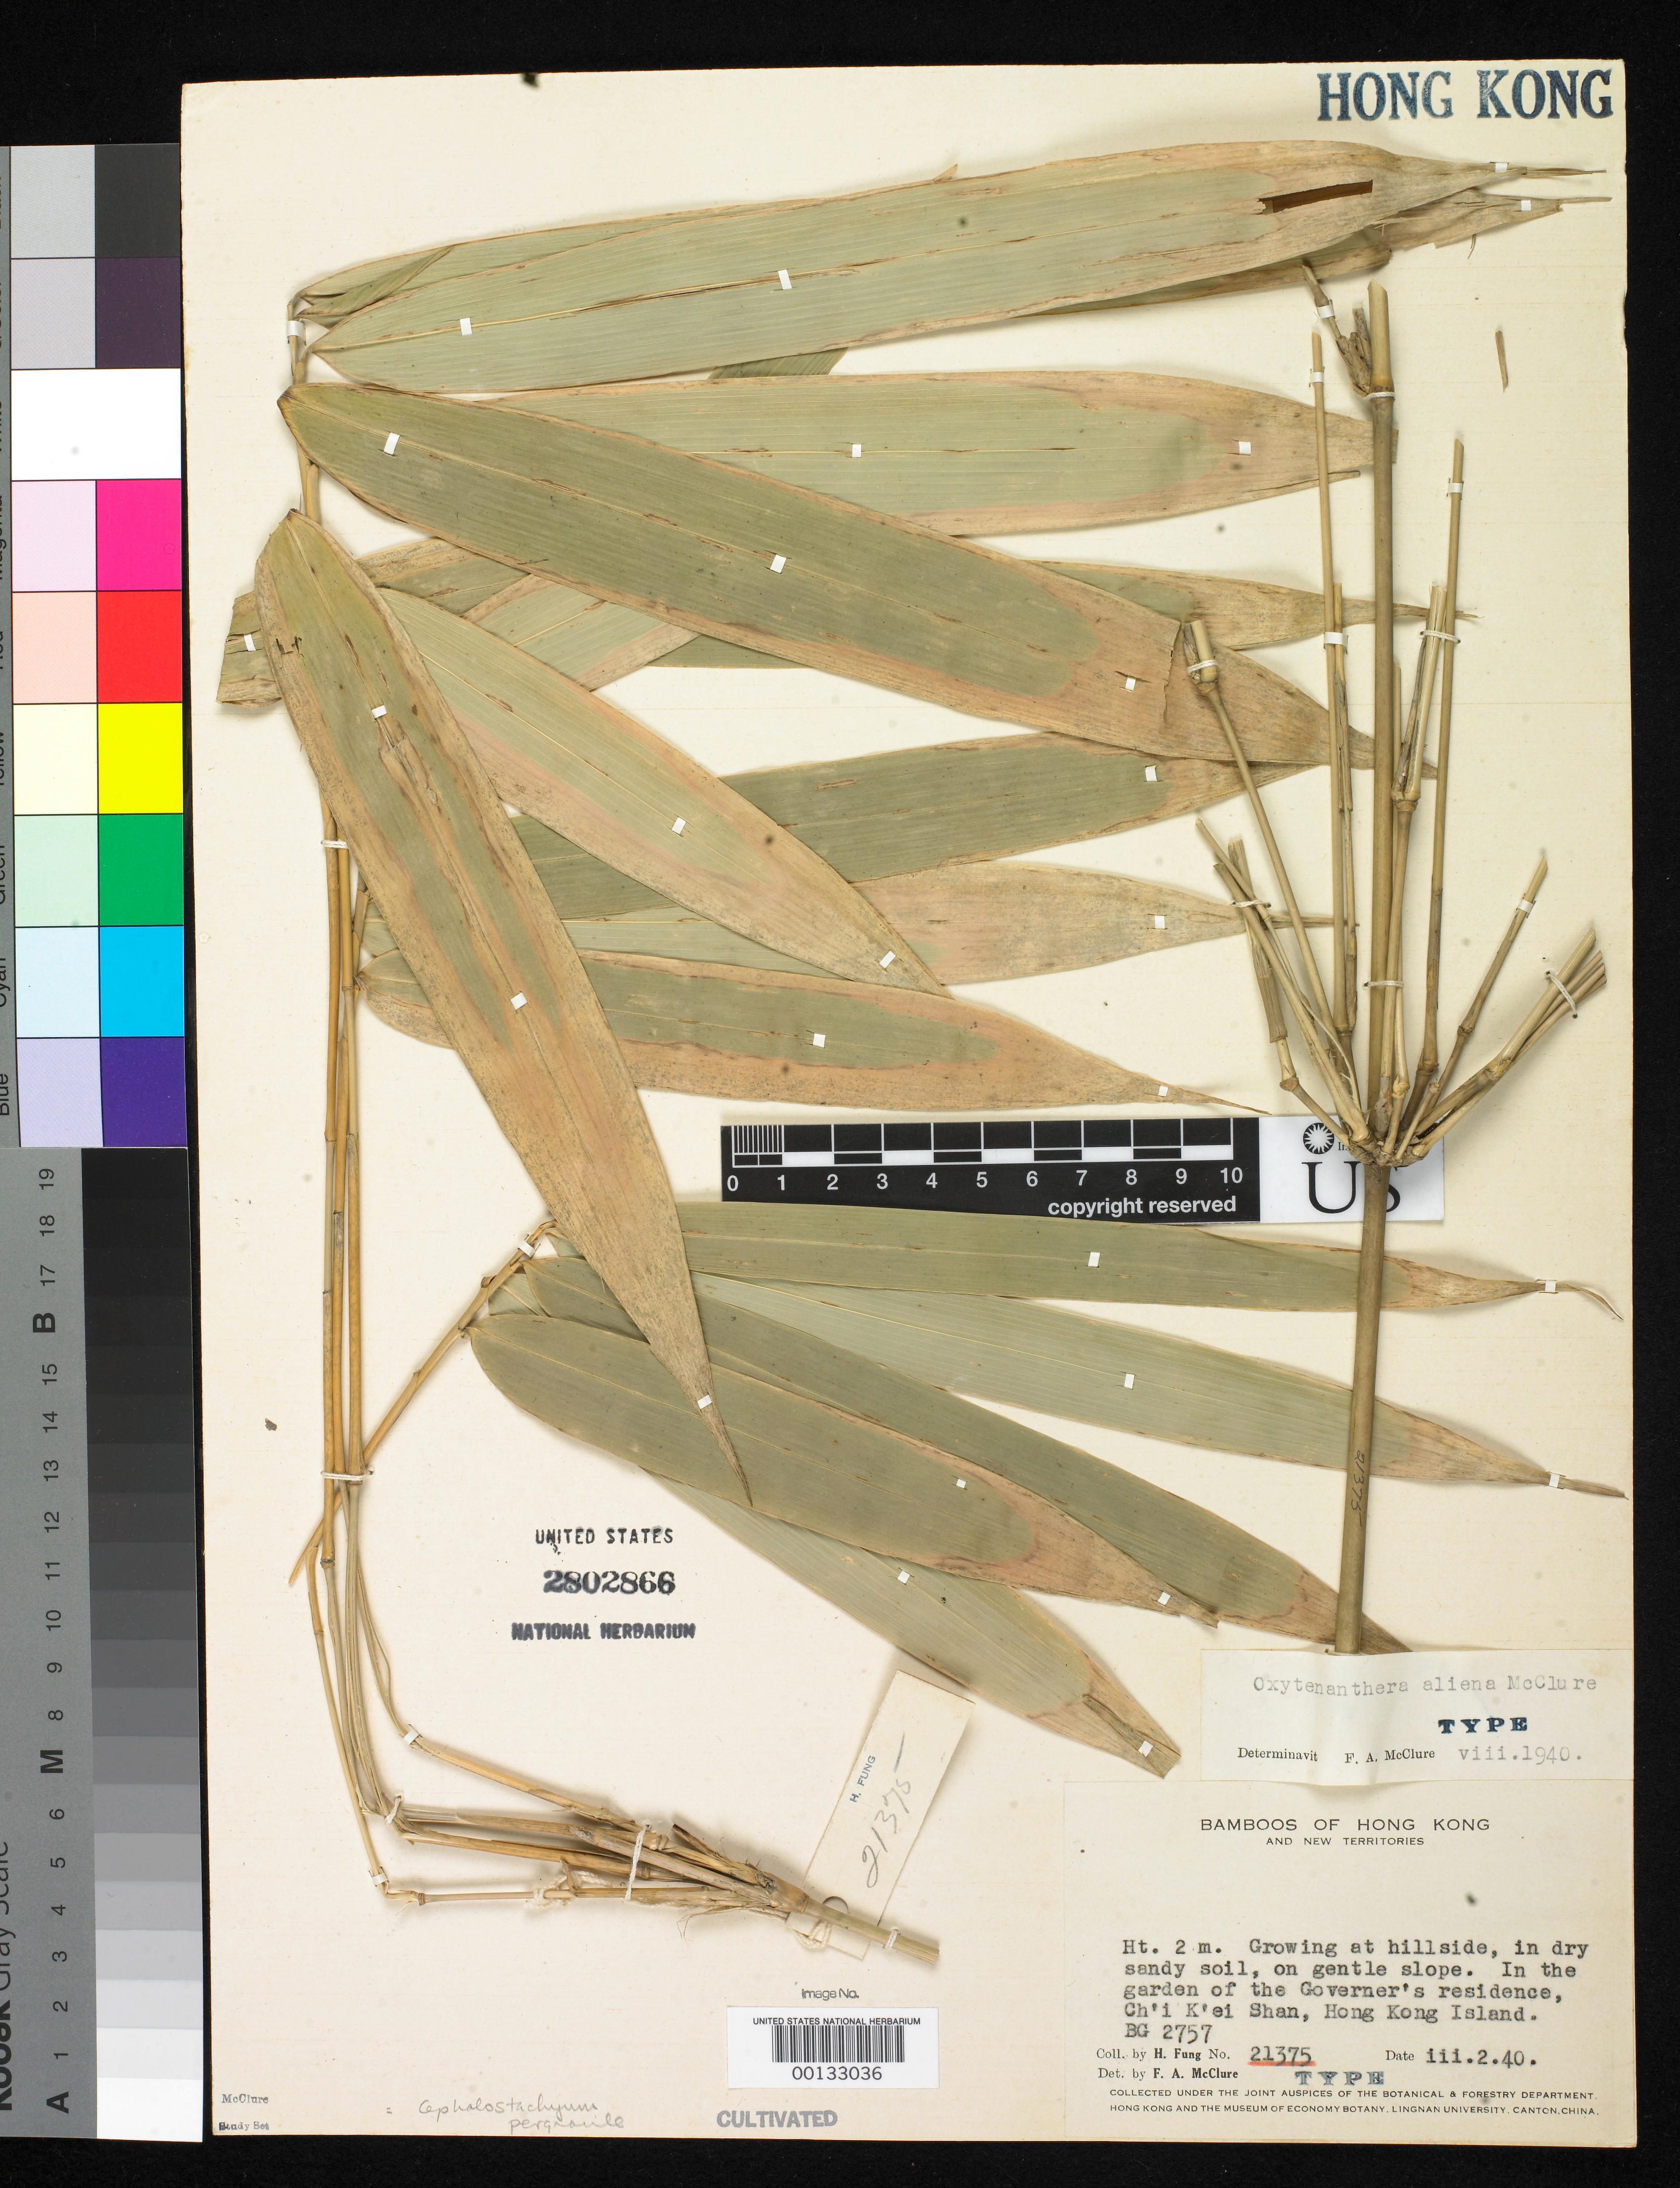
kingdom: Plantae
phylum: Tracheophyta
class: Liliopsida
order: Poales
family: Poaceae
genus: Oxytenanthera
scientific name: Oxytenanthera aliena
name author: McClure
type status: Type Collection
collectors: H. L. Fung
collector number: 21375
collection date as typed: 02 Mar 1940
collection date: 1940-03-02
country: China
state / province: Hong Kong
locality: Ch'i K'ei shan.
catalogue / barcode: US 2802866